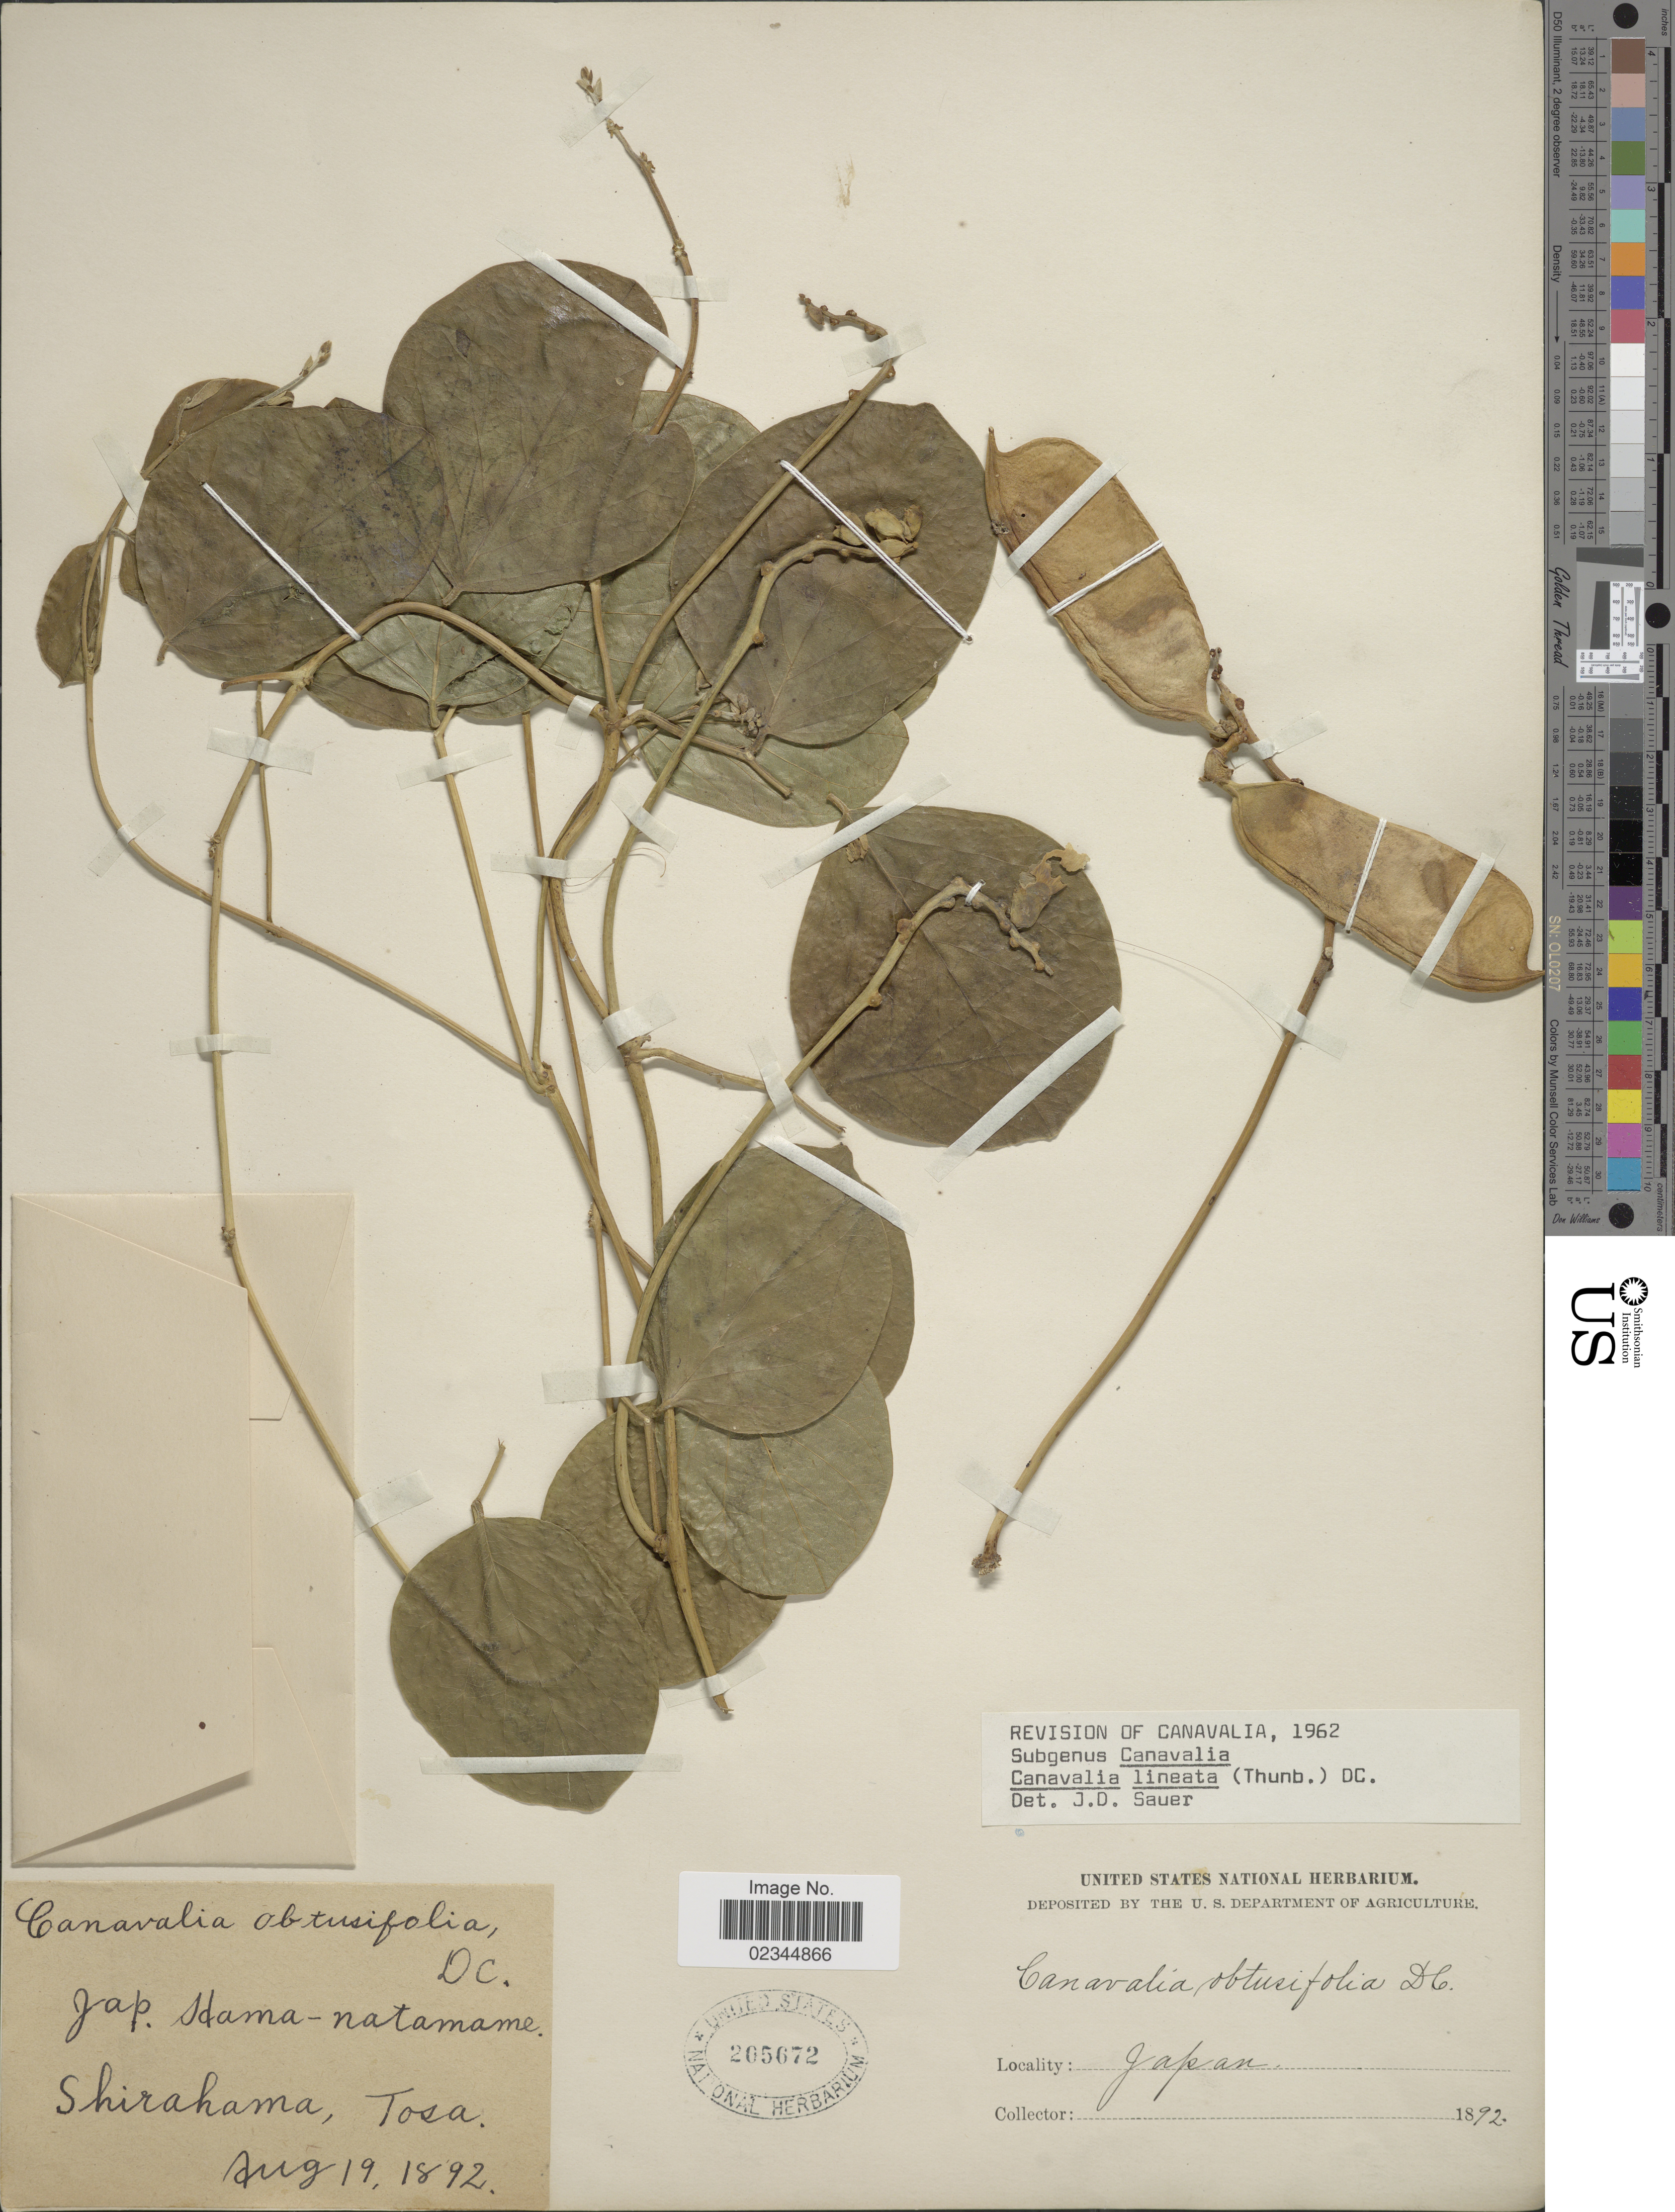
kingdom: Plantae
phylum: Tracheophyta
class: Magnoliopsida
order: Fabales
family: Fabaceae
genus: Canavalia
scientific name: Canavalia lineata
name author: (Thunb.) DC.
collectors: ex herb. U. S. Department of Agriculture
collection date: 1892-08-19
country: Japan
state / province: Wakayama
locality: Shirahama, Tosa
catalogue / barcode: US 205672